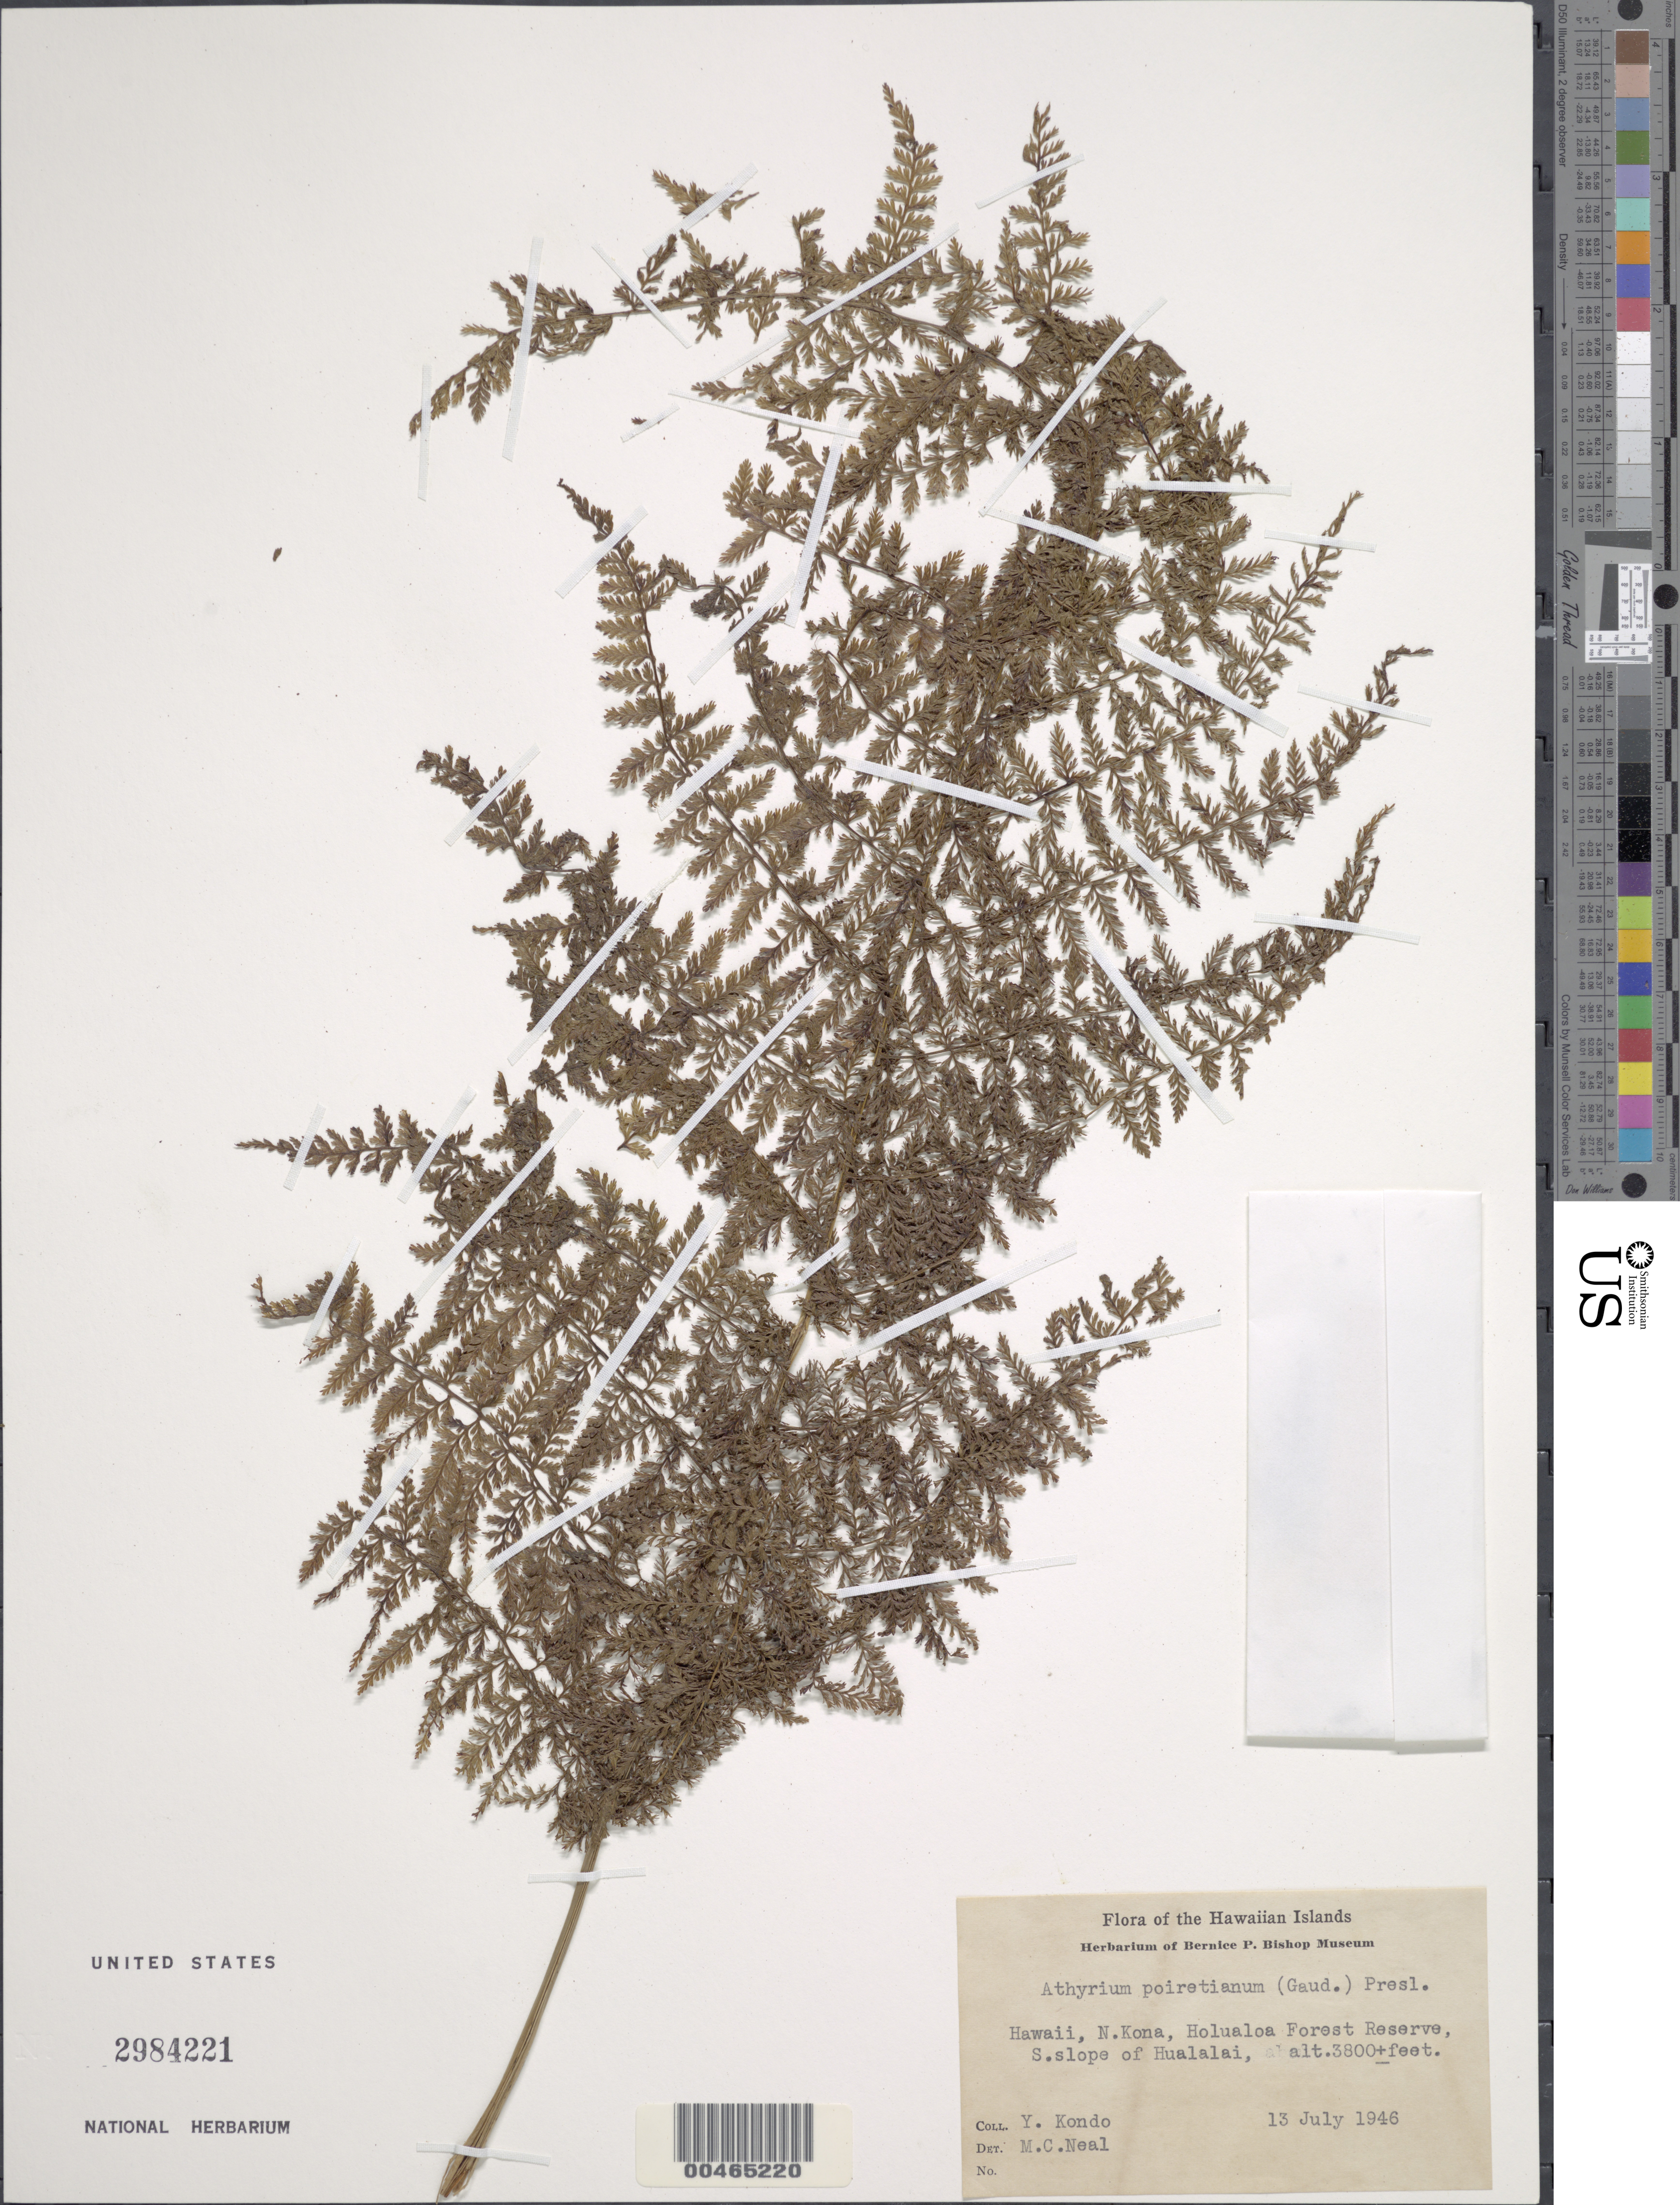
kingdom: Plantae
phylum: Tracheophyta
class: Polypodiopsida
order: Polypodiales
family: Athyriaceae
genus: Athyrium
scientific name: Athyrium microphyllum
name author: (Sm.) Alston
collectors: Y. Kondo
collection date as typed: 13 Jul 1946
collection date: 1946-07-13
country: United States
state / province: Hawaii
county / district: Hawaii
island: Hawaii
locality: N Kona, Holualoa Forest Reserve, S slope of Hualalai, Hawaii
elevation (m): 1158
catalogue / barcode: US 2984221